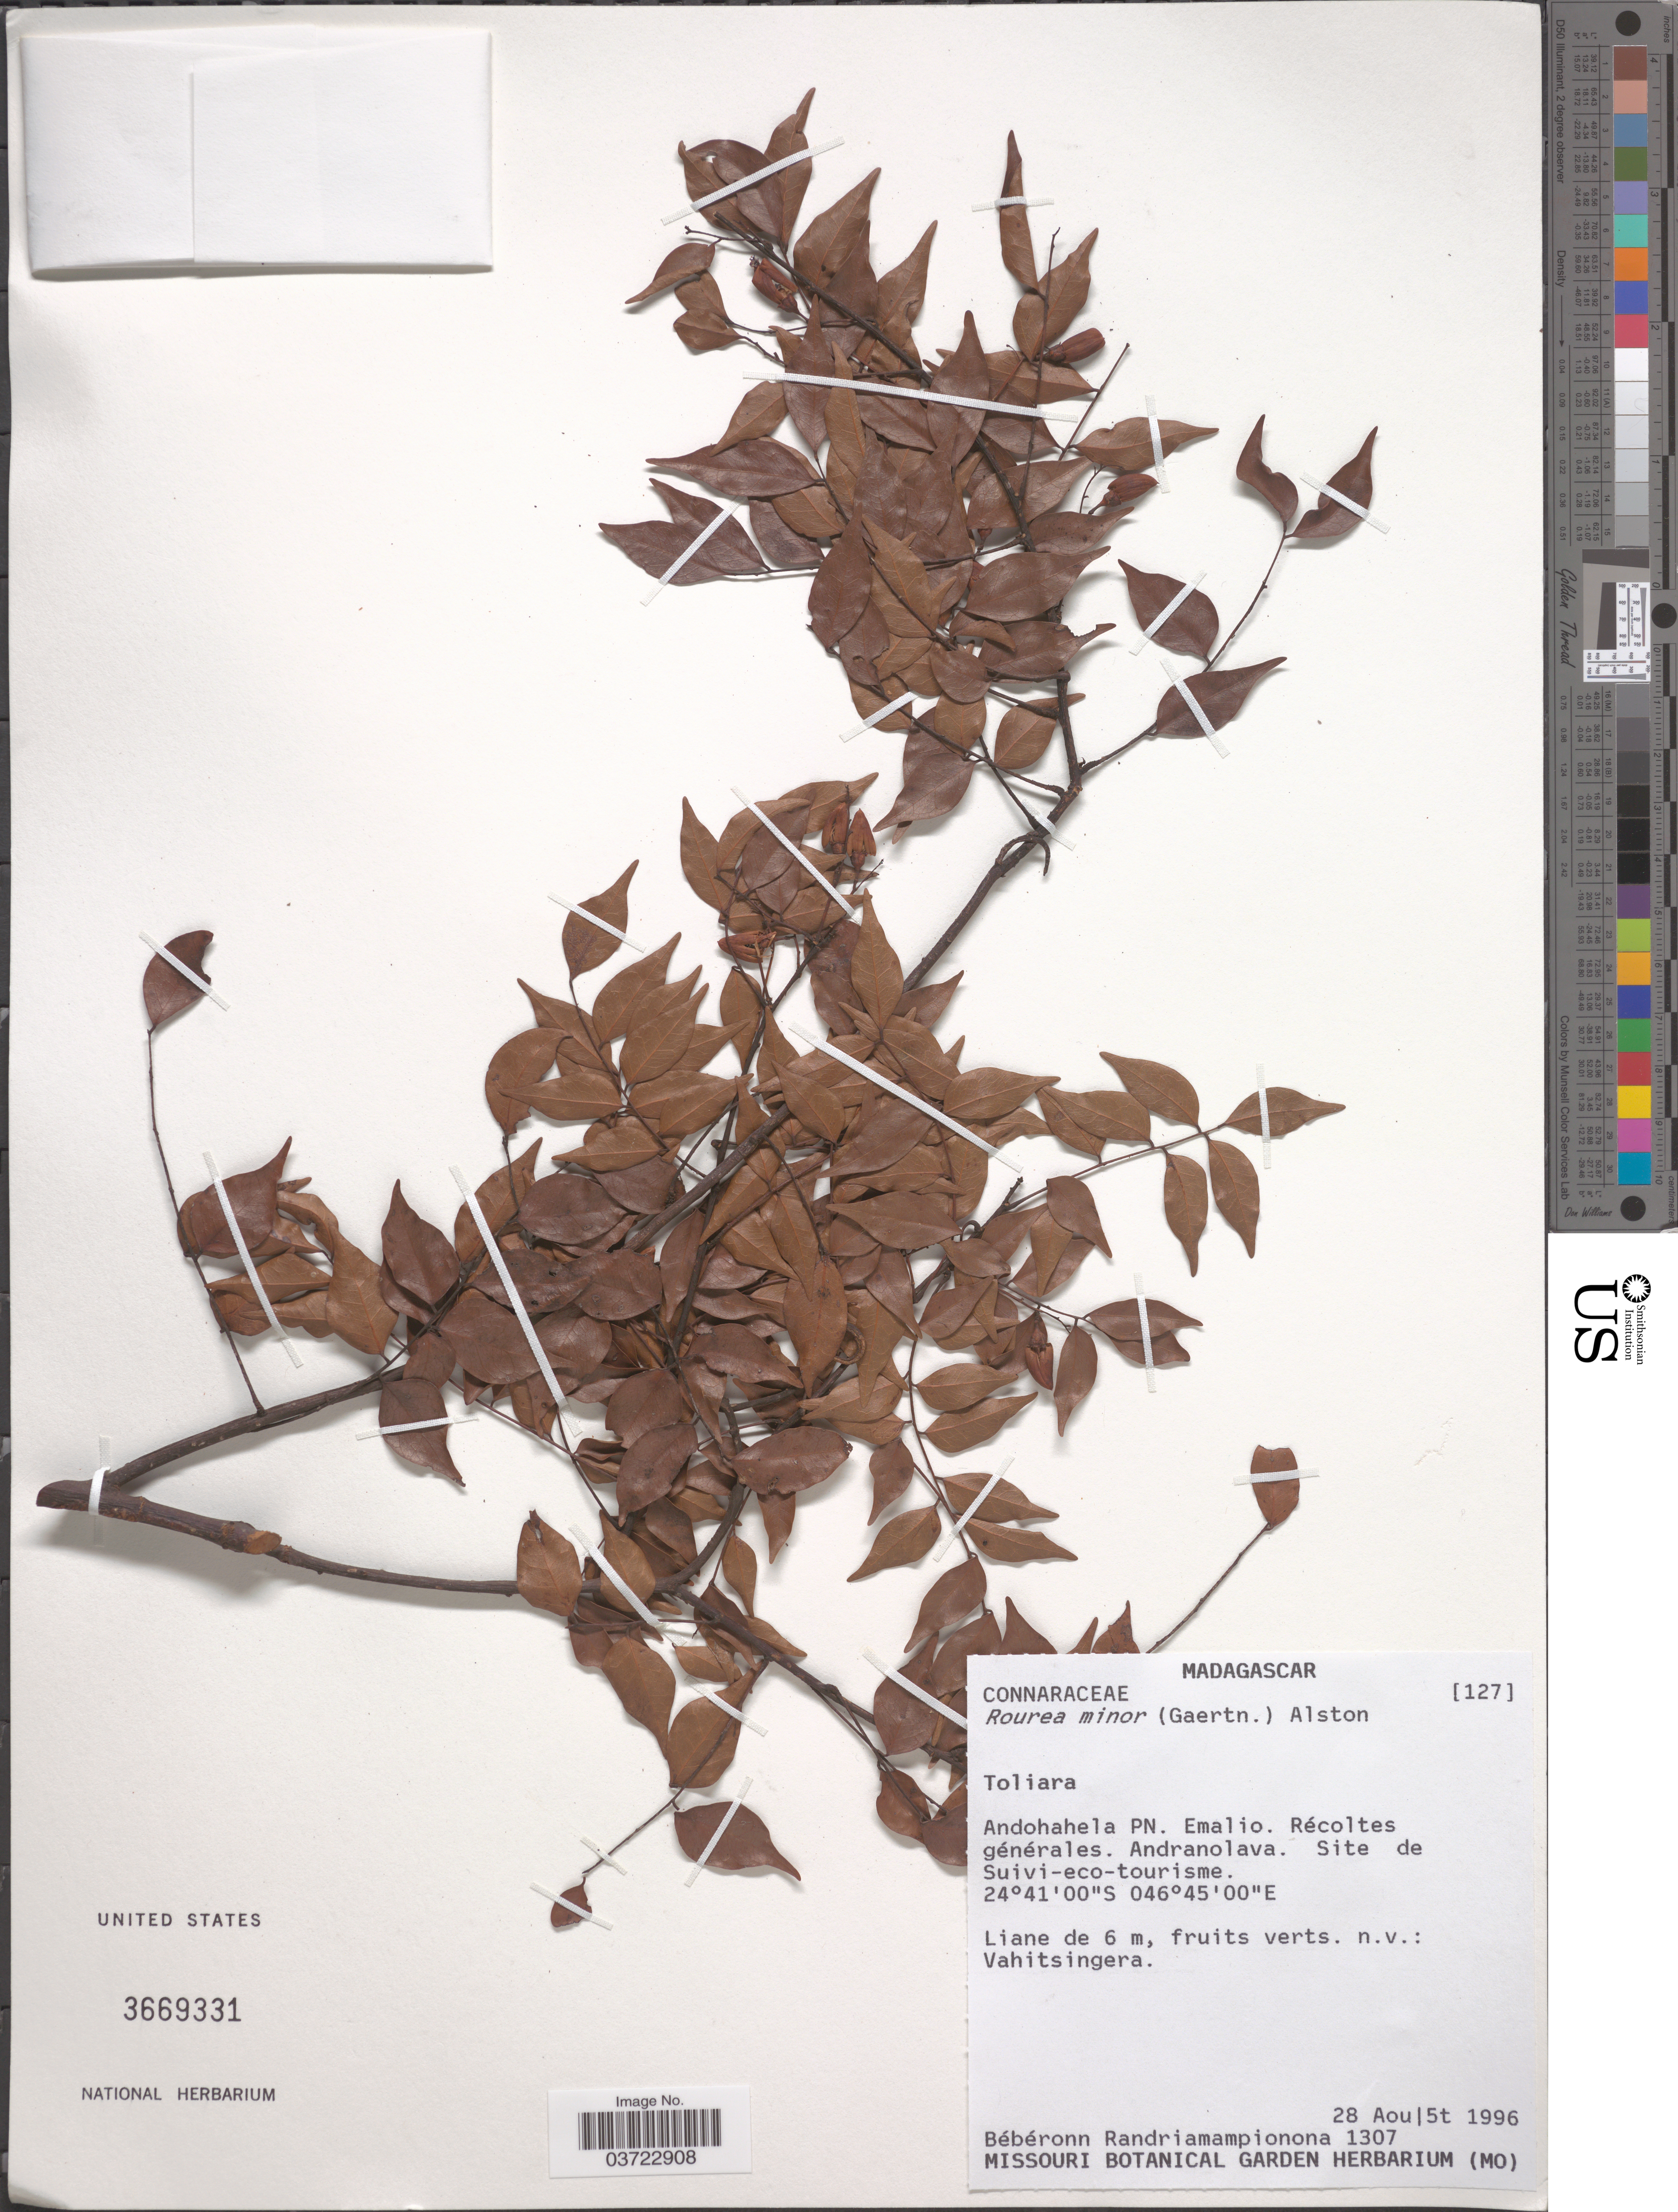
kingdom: Plantae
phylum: Tracheophyta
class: Magnoliopsida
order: Oxalidales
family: Connaraceae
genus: Rourea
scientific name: Rourea minor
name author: (Gaertn.) Leenh.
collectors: B. Randriamampionona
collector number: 1307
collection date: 1996-08-28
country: Madagascar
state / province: Anosy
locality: Andohahela PN. Emalio. Andranolava. Site de Suivi-eco-tourisme.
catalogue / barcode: US 3669331